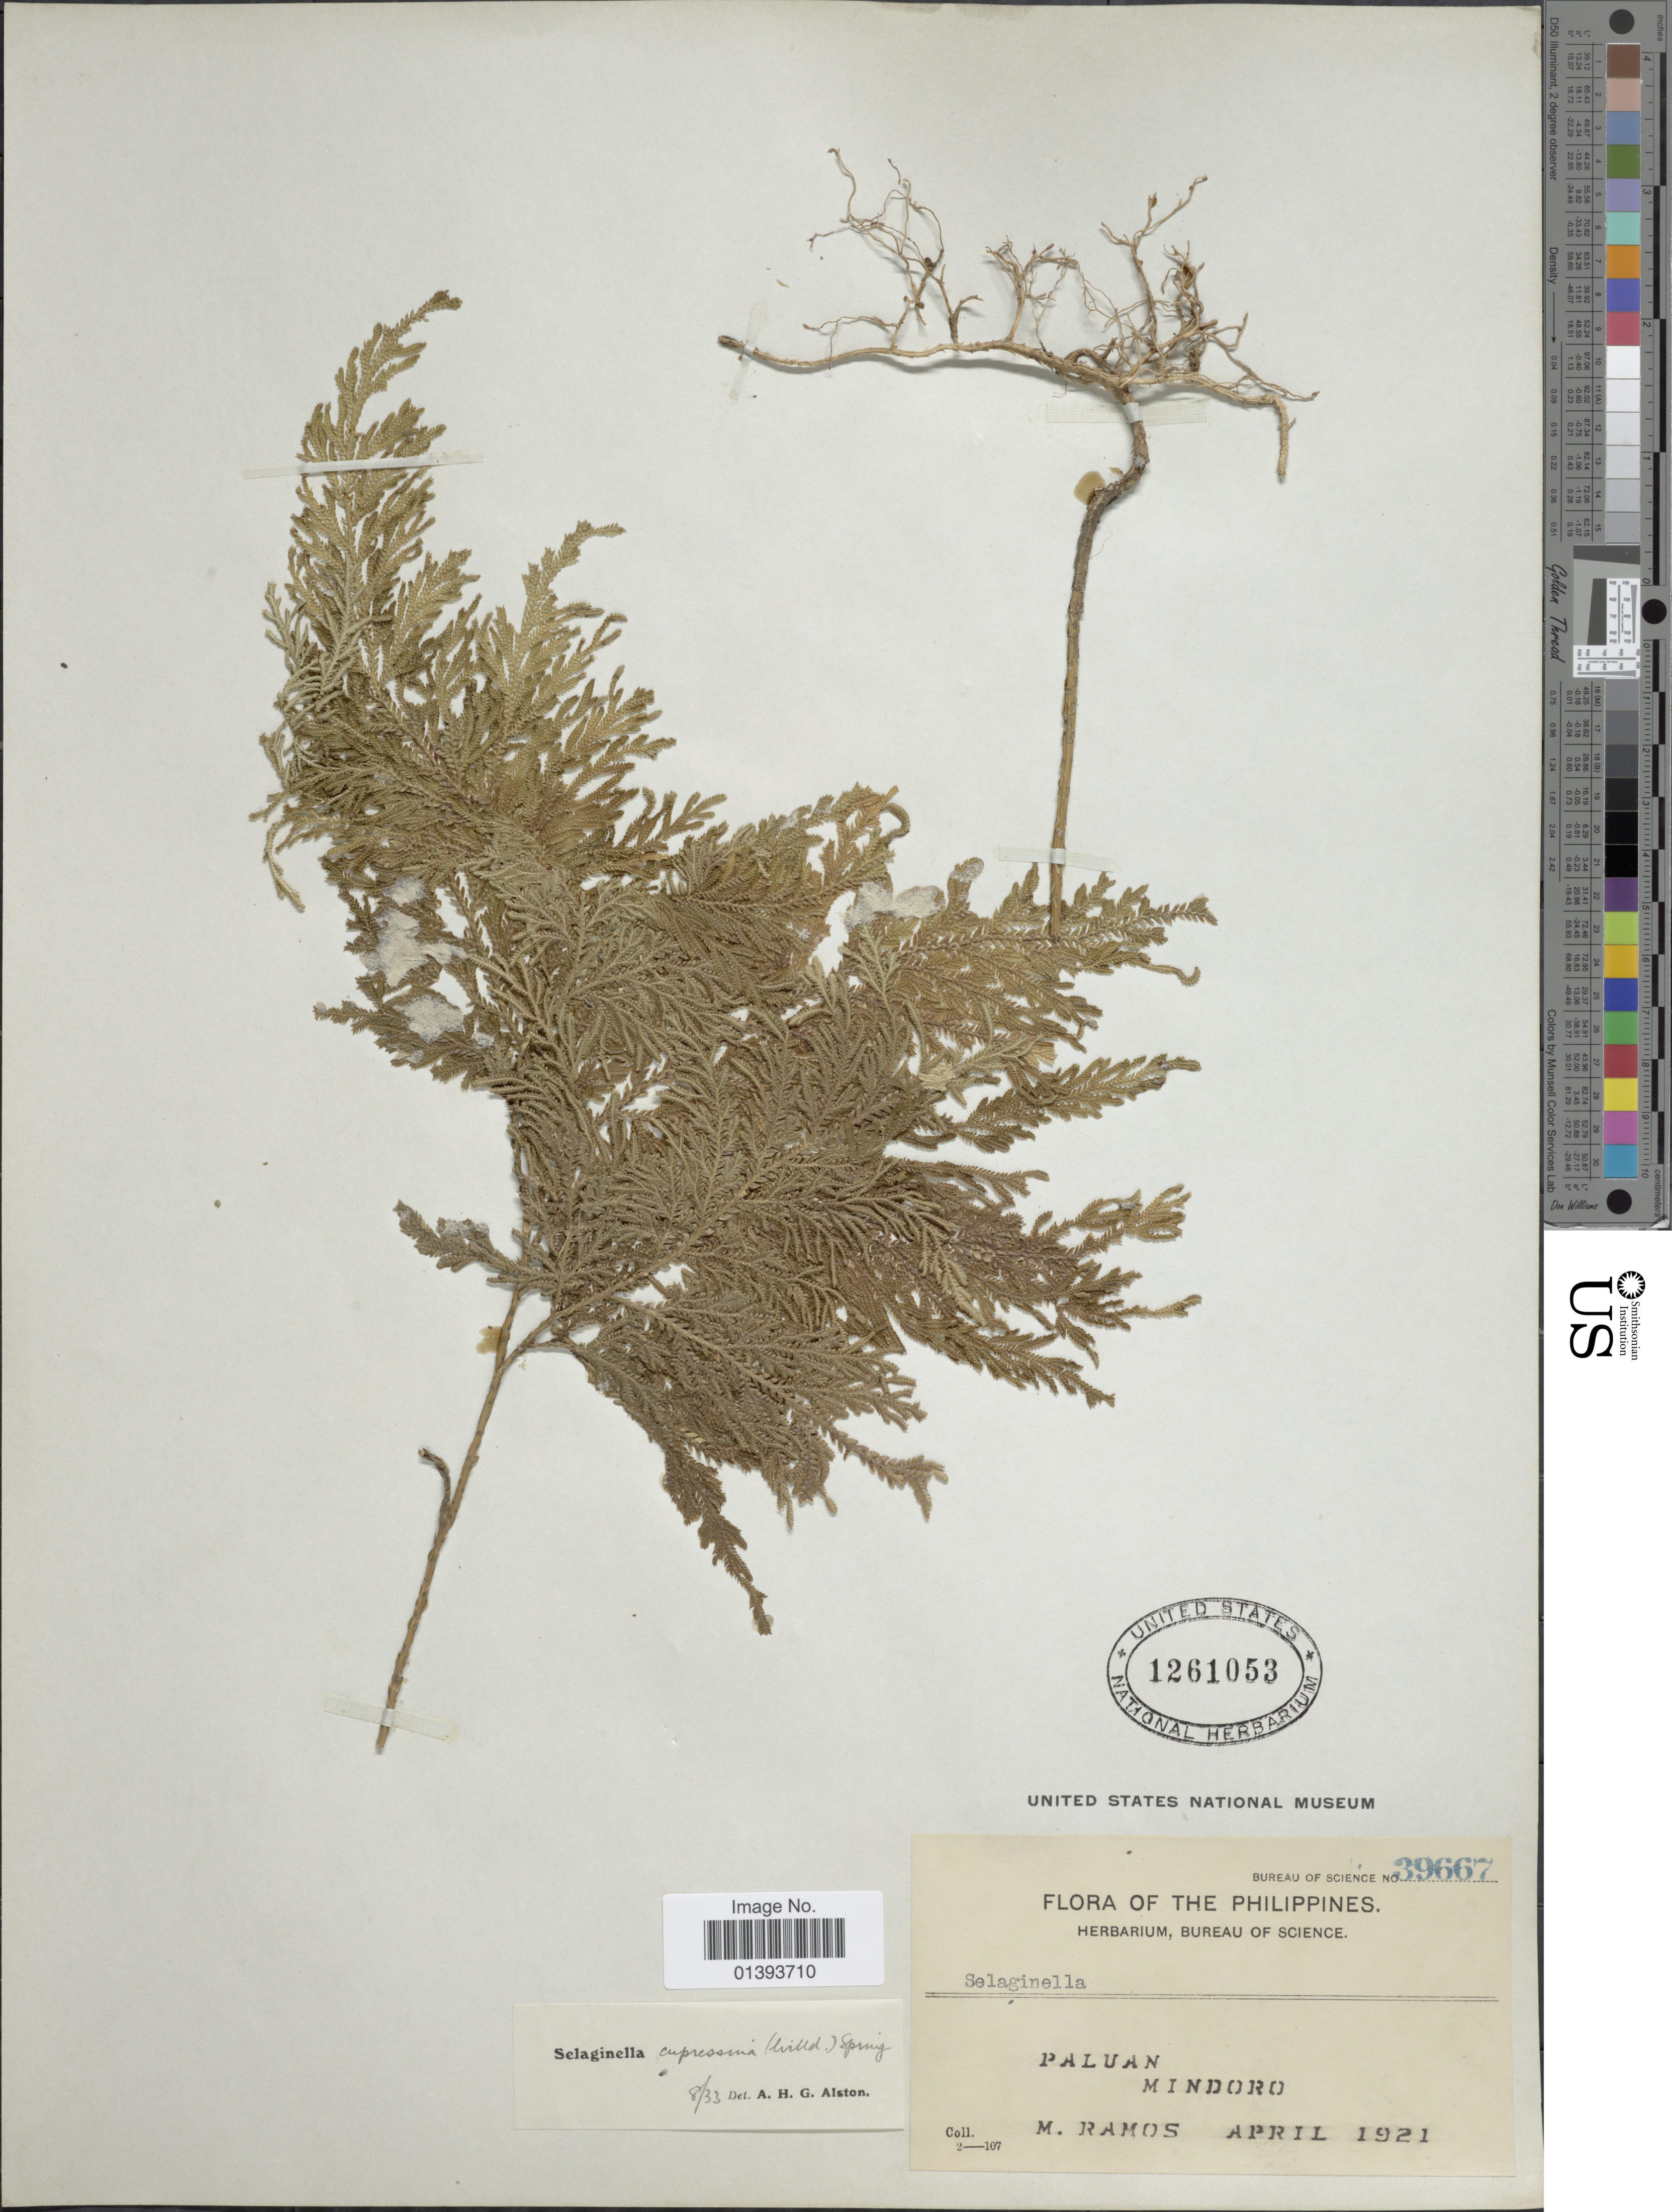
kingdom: Plantae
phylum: Tracheophyta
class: Lycopodiopsida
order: Selaginellales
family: Selaginellaceae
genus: Selaginella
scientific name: Selaginella cupressina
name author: (Willd.) Spring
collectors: M. Ramos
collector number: Bureau of Science 39667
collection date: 1921-04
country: Philippines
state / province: Mimaropa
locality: Paluan, Mindoro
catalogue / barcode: US 1261053